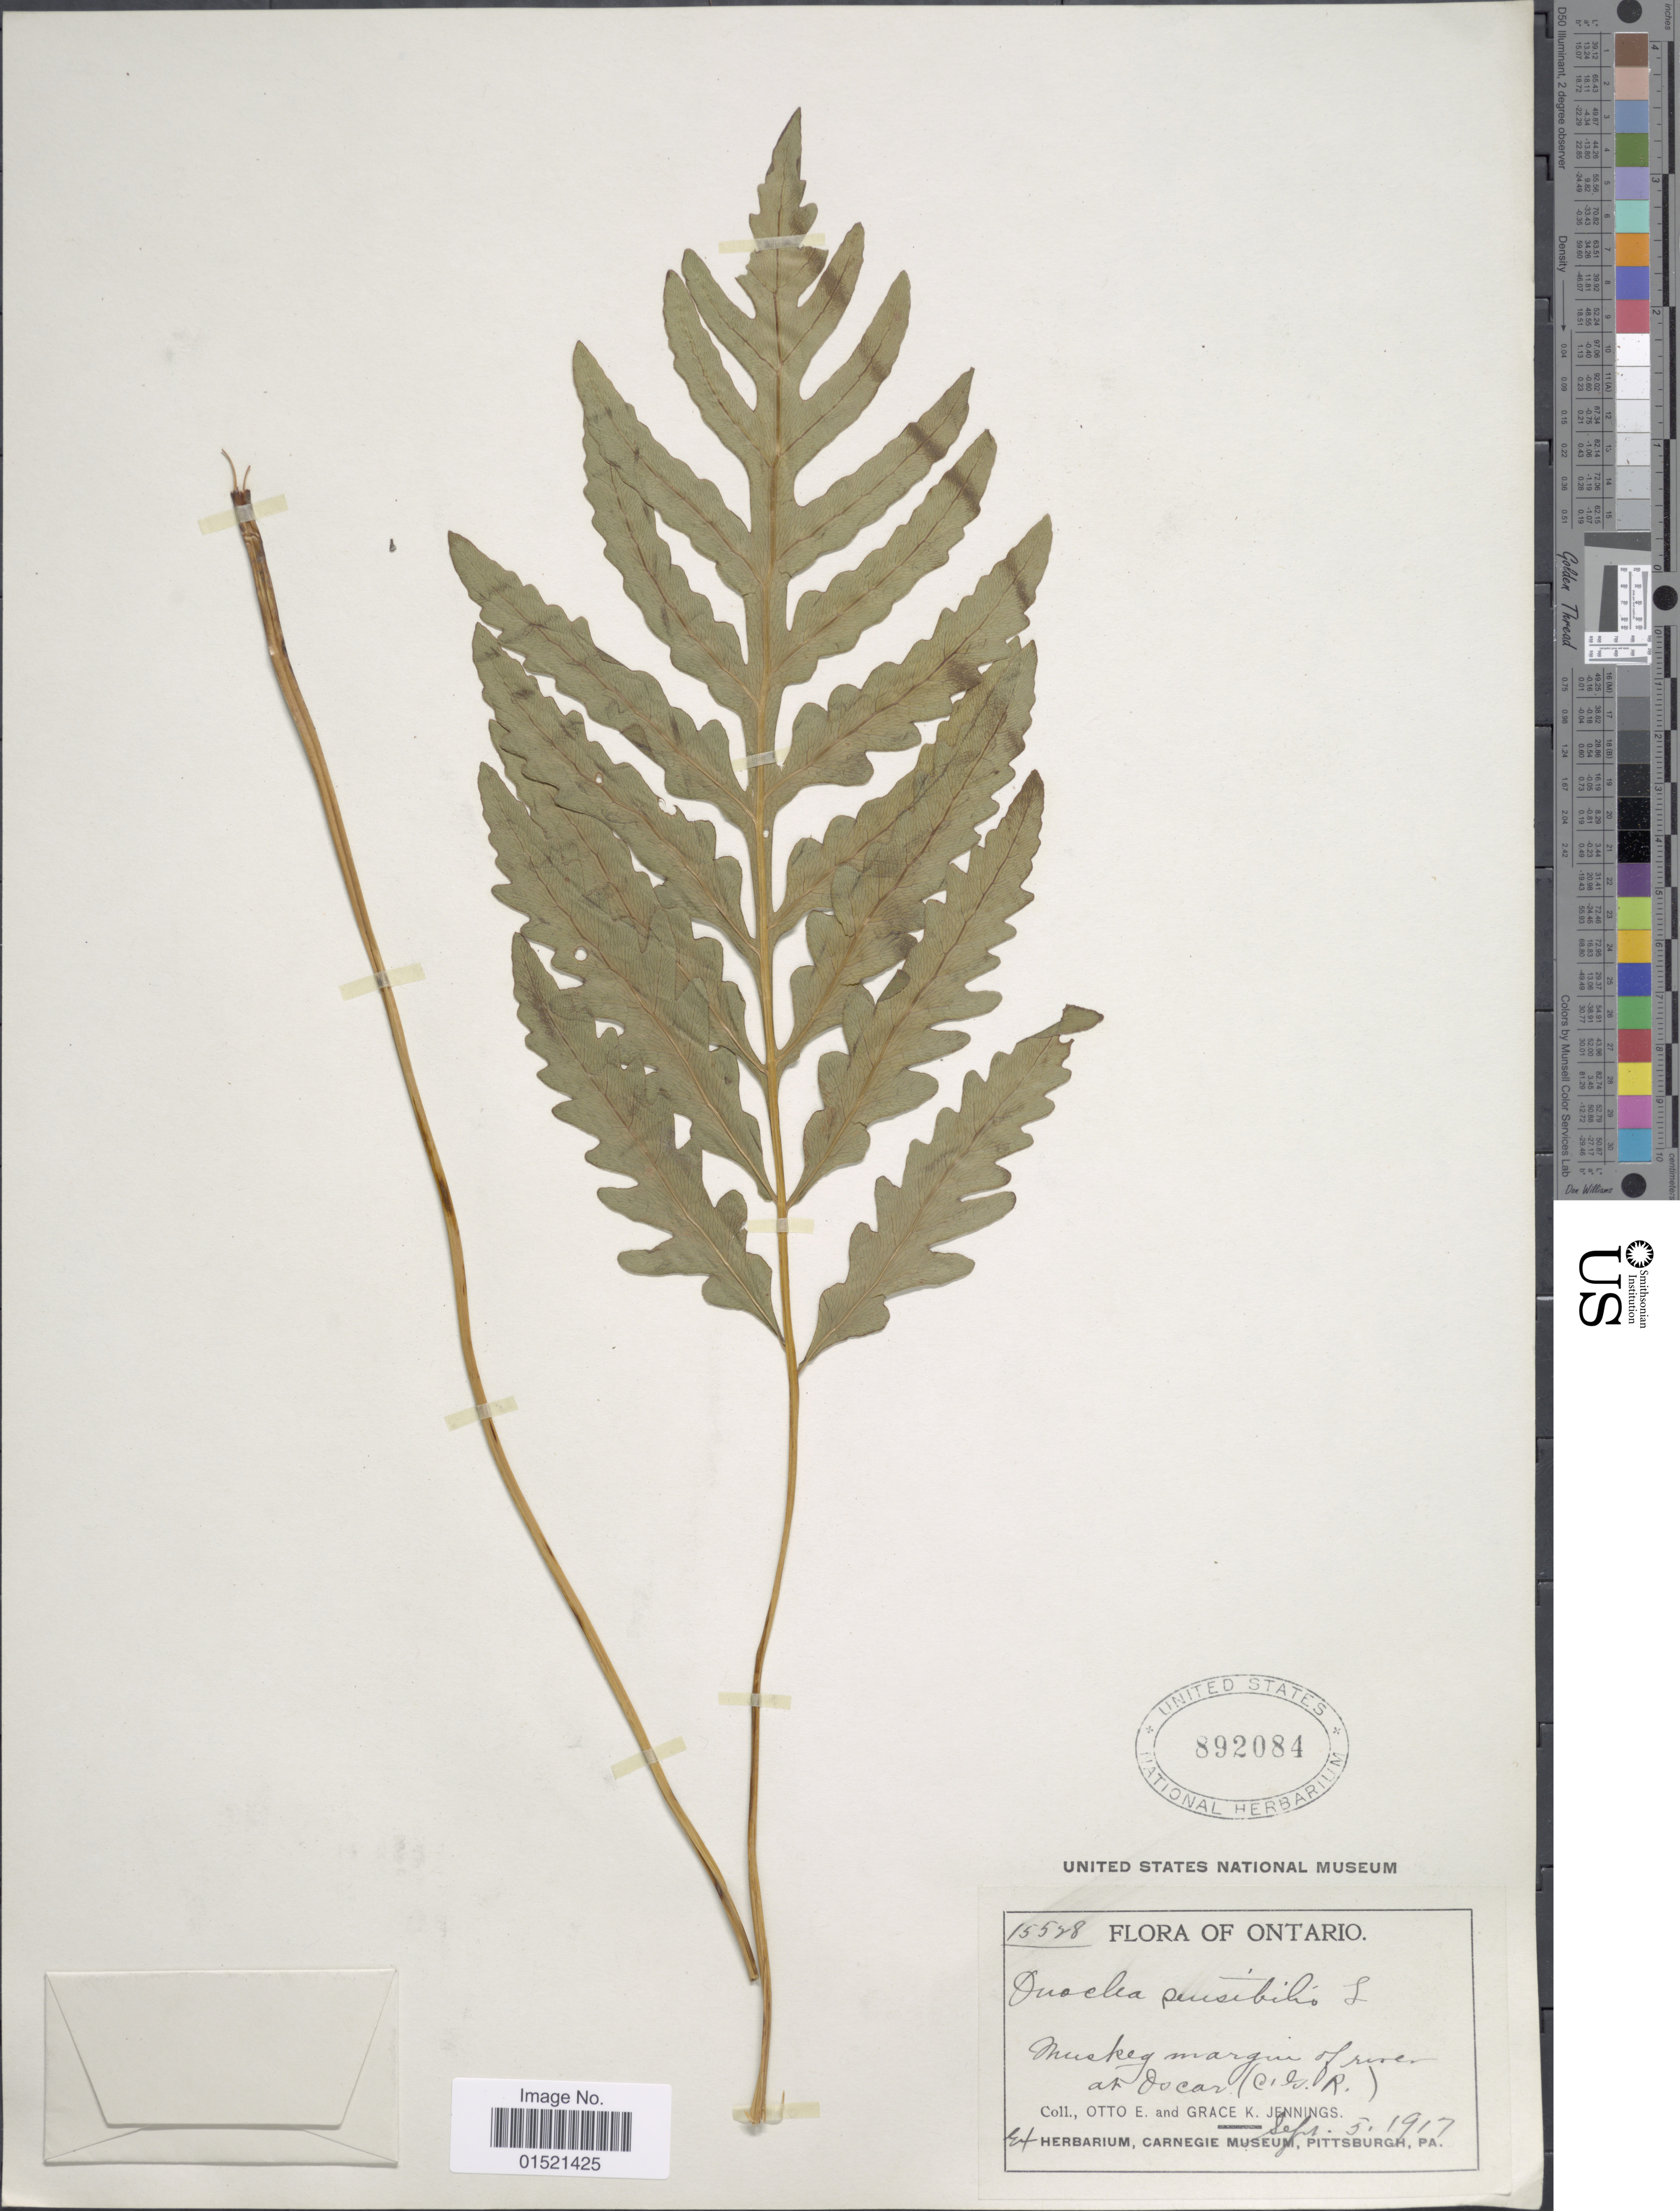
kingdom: Plantae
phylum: Tracheophyta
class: Polypodiopsida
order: Polypodiales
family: Onocleaceae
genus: Onoclea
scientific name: Onoclea sensibilis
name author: L.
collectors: O. E. Jennings & G. K. Jennings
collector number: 15528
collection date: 1917-09-05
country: Canada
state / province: Ontario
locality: Muskeg margin of river at Oscar (C. G. R.)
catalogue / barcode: US 892084